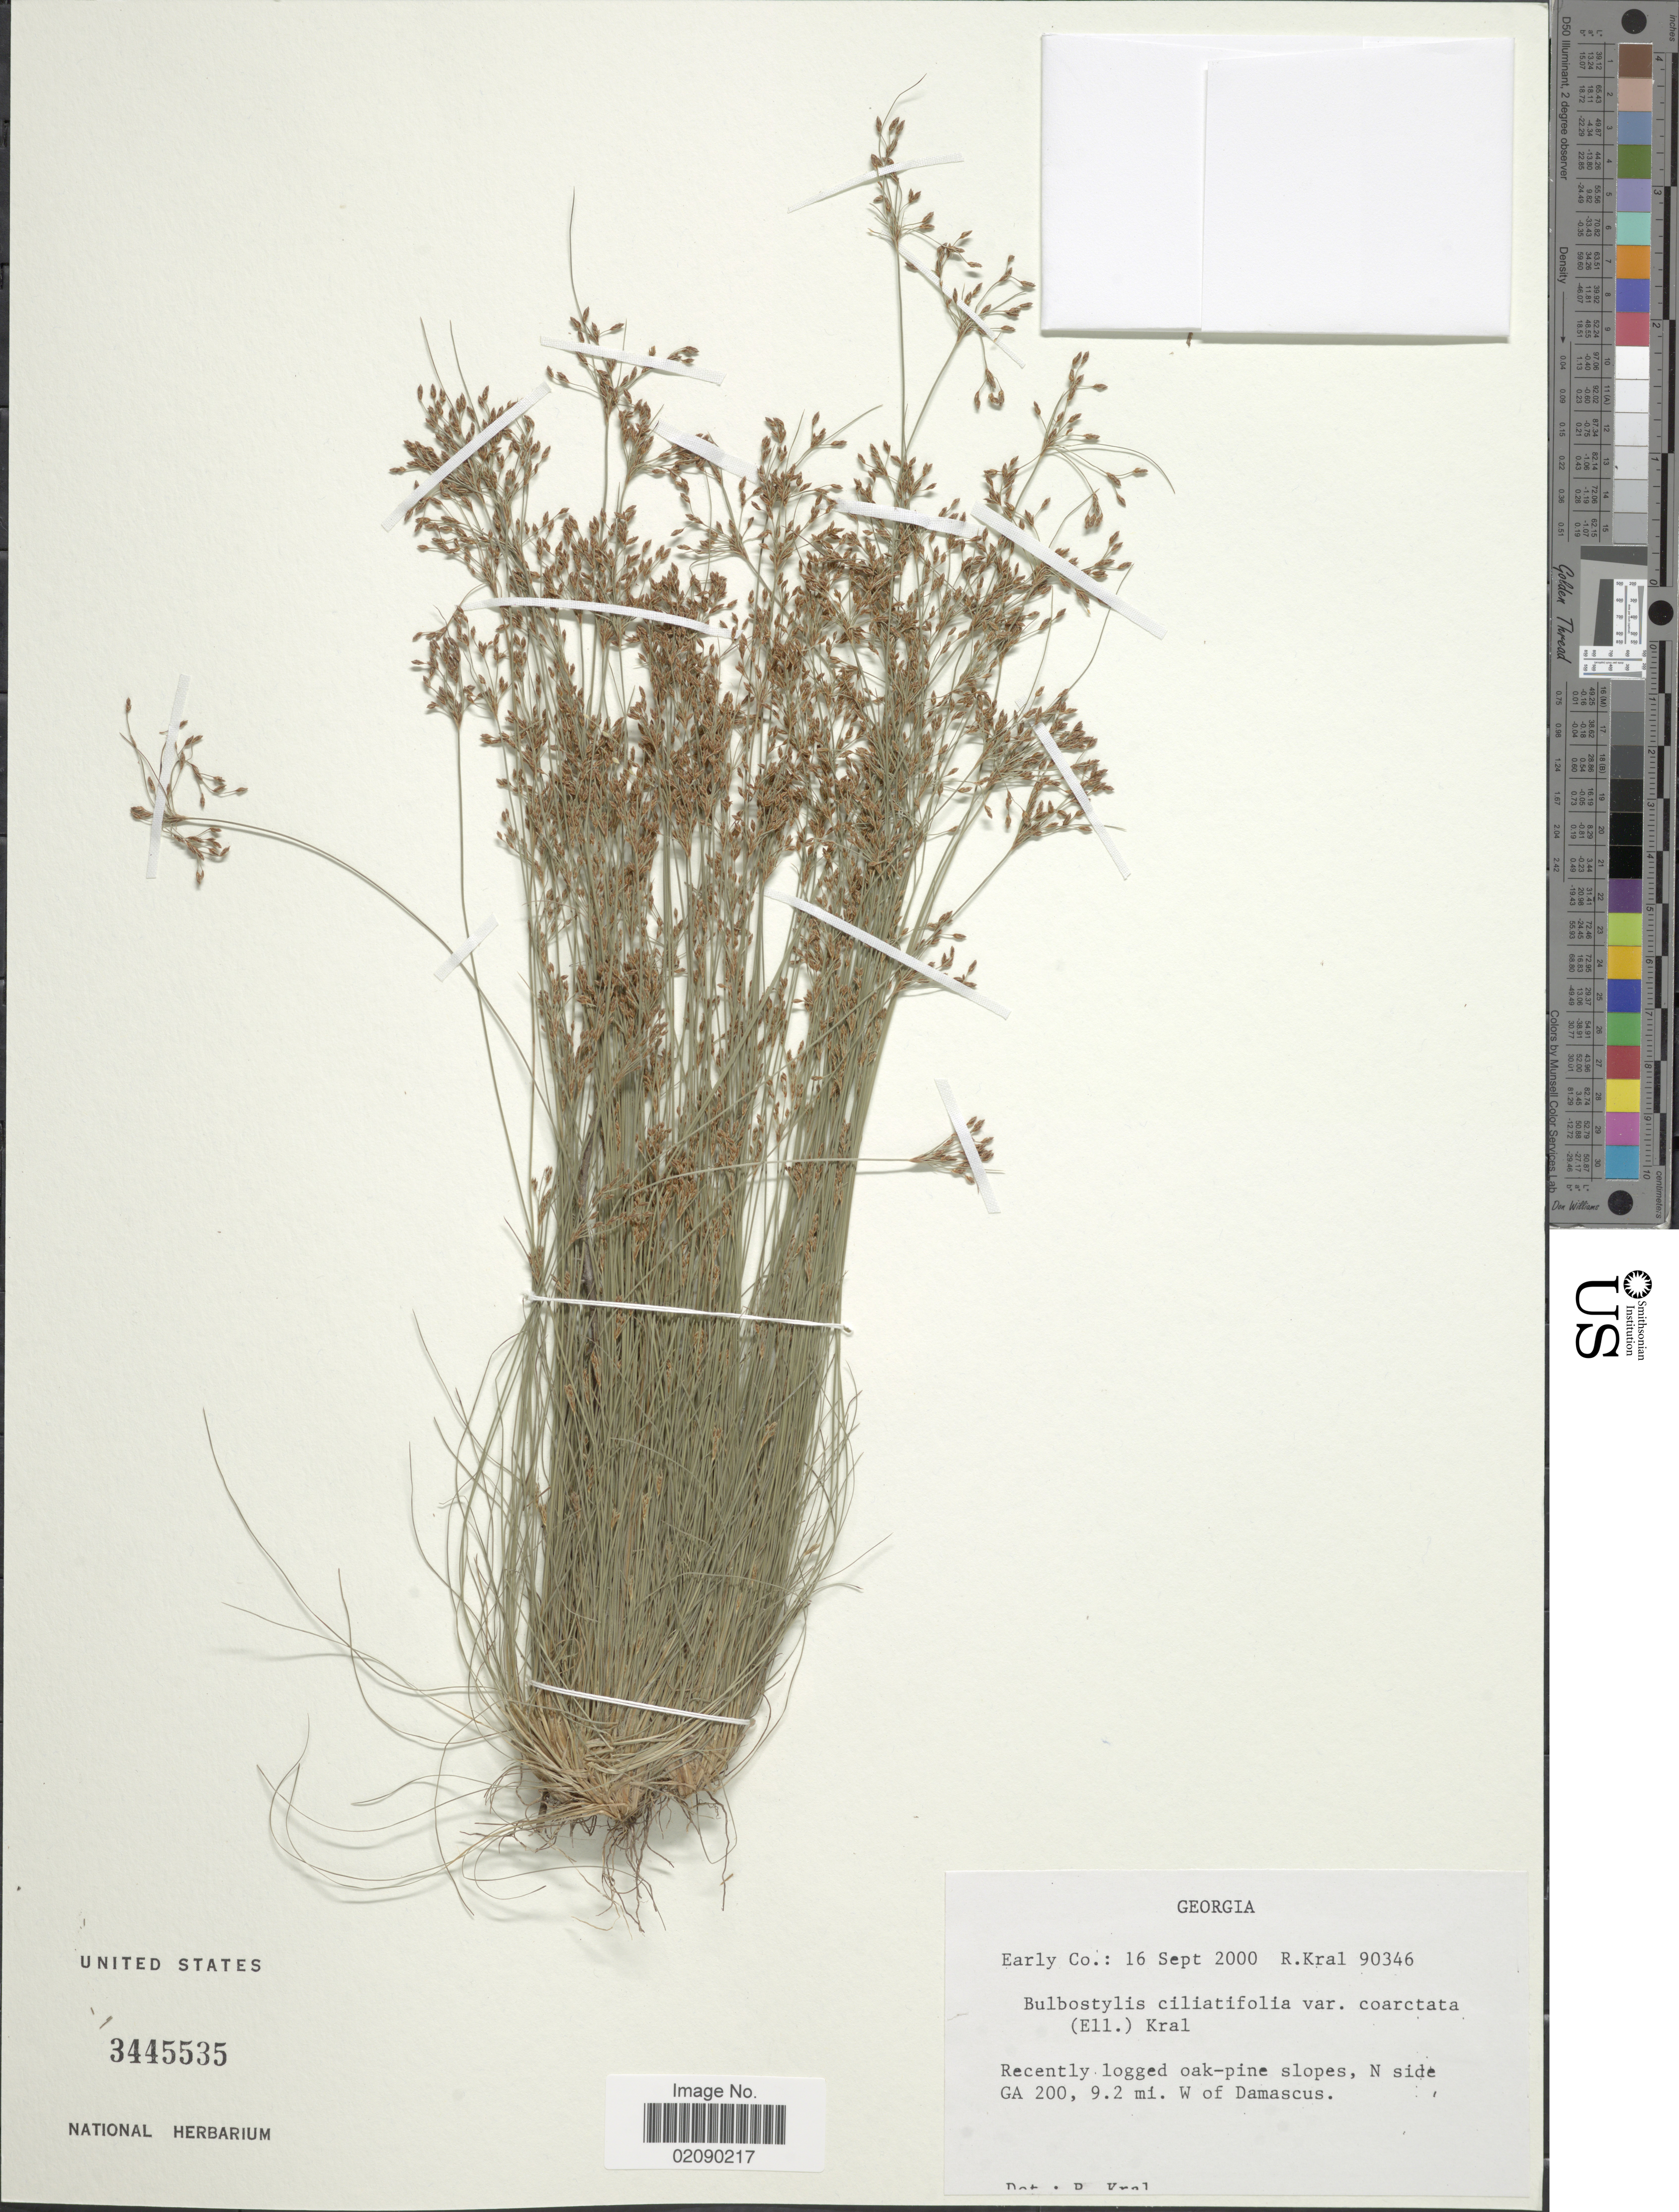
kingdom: Plantae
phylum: Tracheophyta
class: Liliopsida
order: Poales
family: Cyperaceae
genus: Bulbostylis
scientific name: Bulbostylis ciliatifolia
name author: (Elliott) Fernald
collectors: R. Kral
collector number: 90346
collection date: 2000-09-16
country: United States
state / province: Georgia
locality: Early Co. N side GA 200, 9.2 mi. W of Damascus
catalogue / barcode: US 3445535